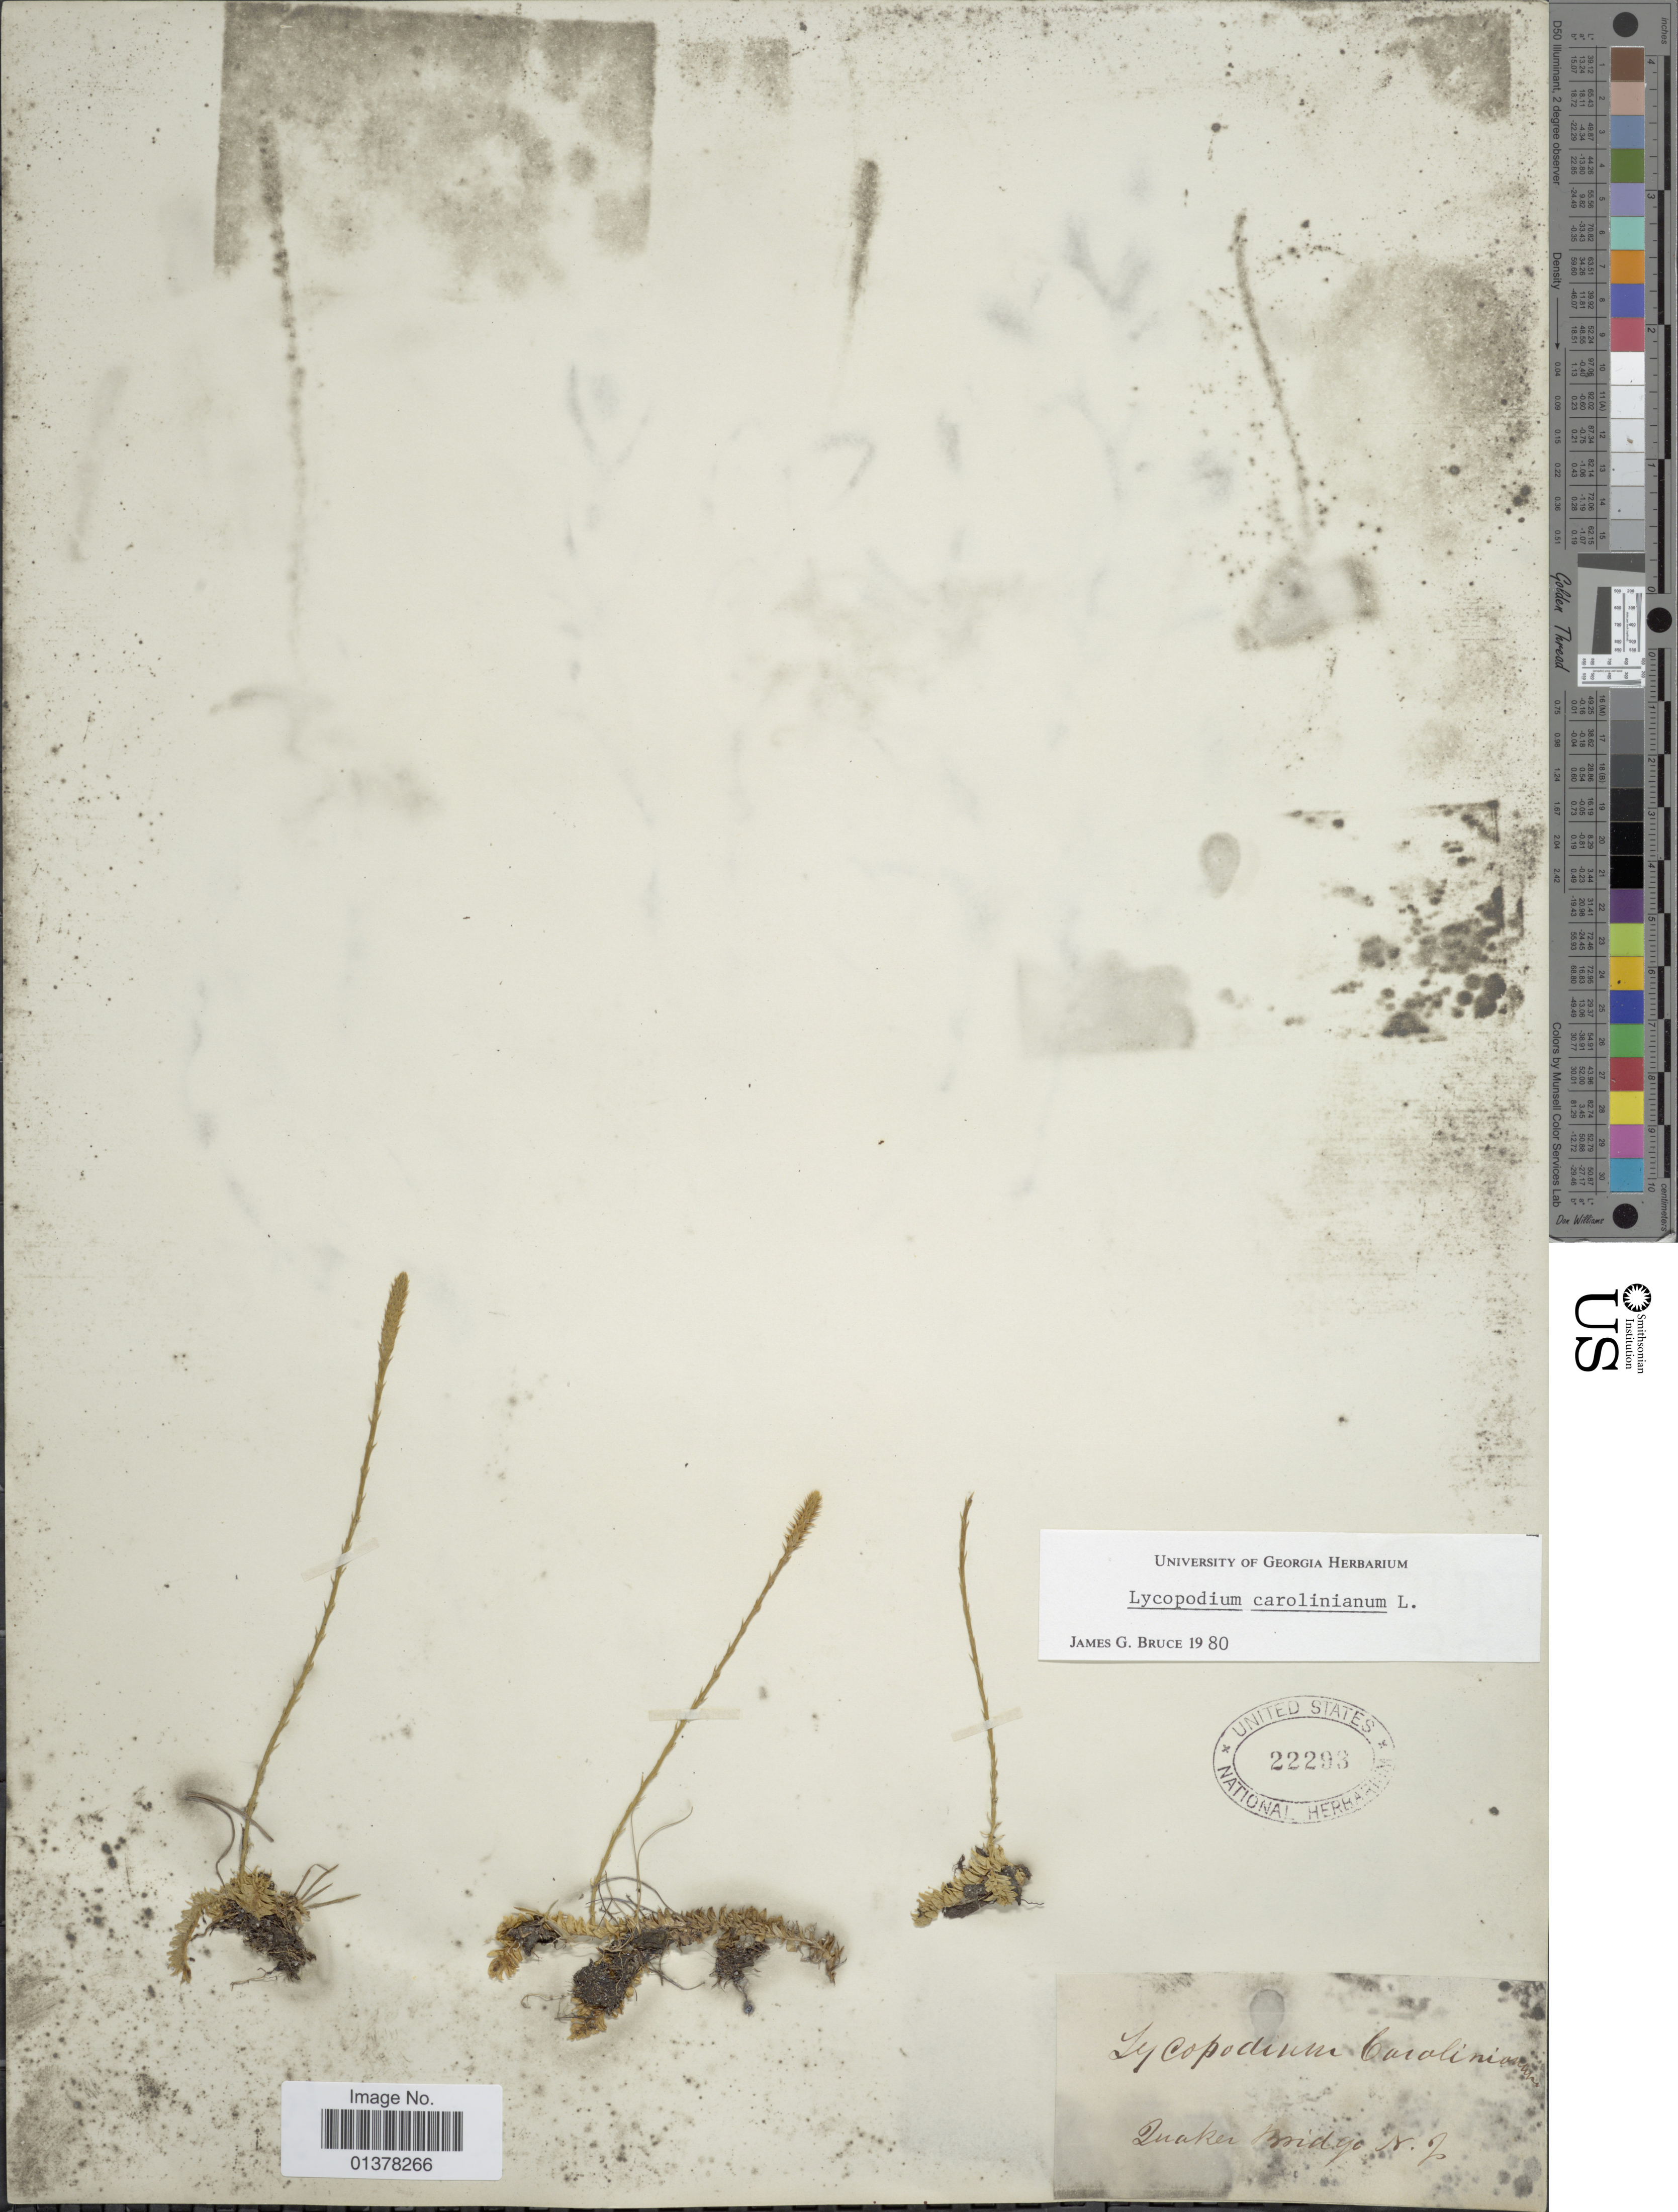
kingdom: Plantae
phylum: Tracheophyta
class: Lycopodiopsida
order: Lycopodiales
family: Lycopodiaceae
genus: Pseudolycopodiella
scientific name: Pseudolycopodiella caroliniana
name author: (L.) Holub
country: United States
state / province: New Jersey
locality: Quaker Bridge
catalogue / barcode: US 22293